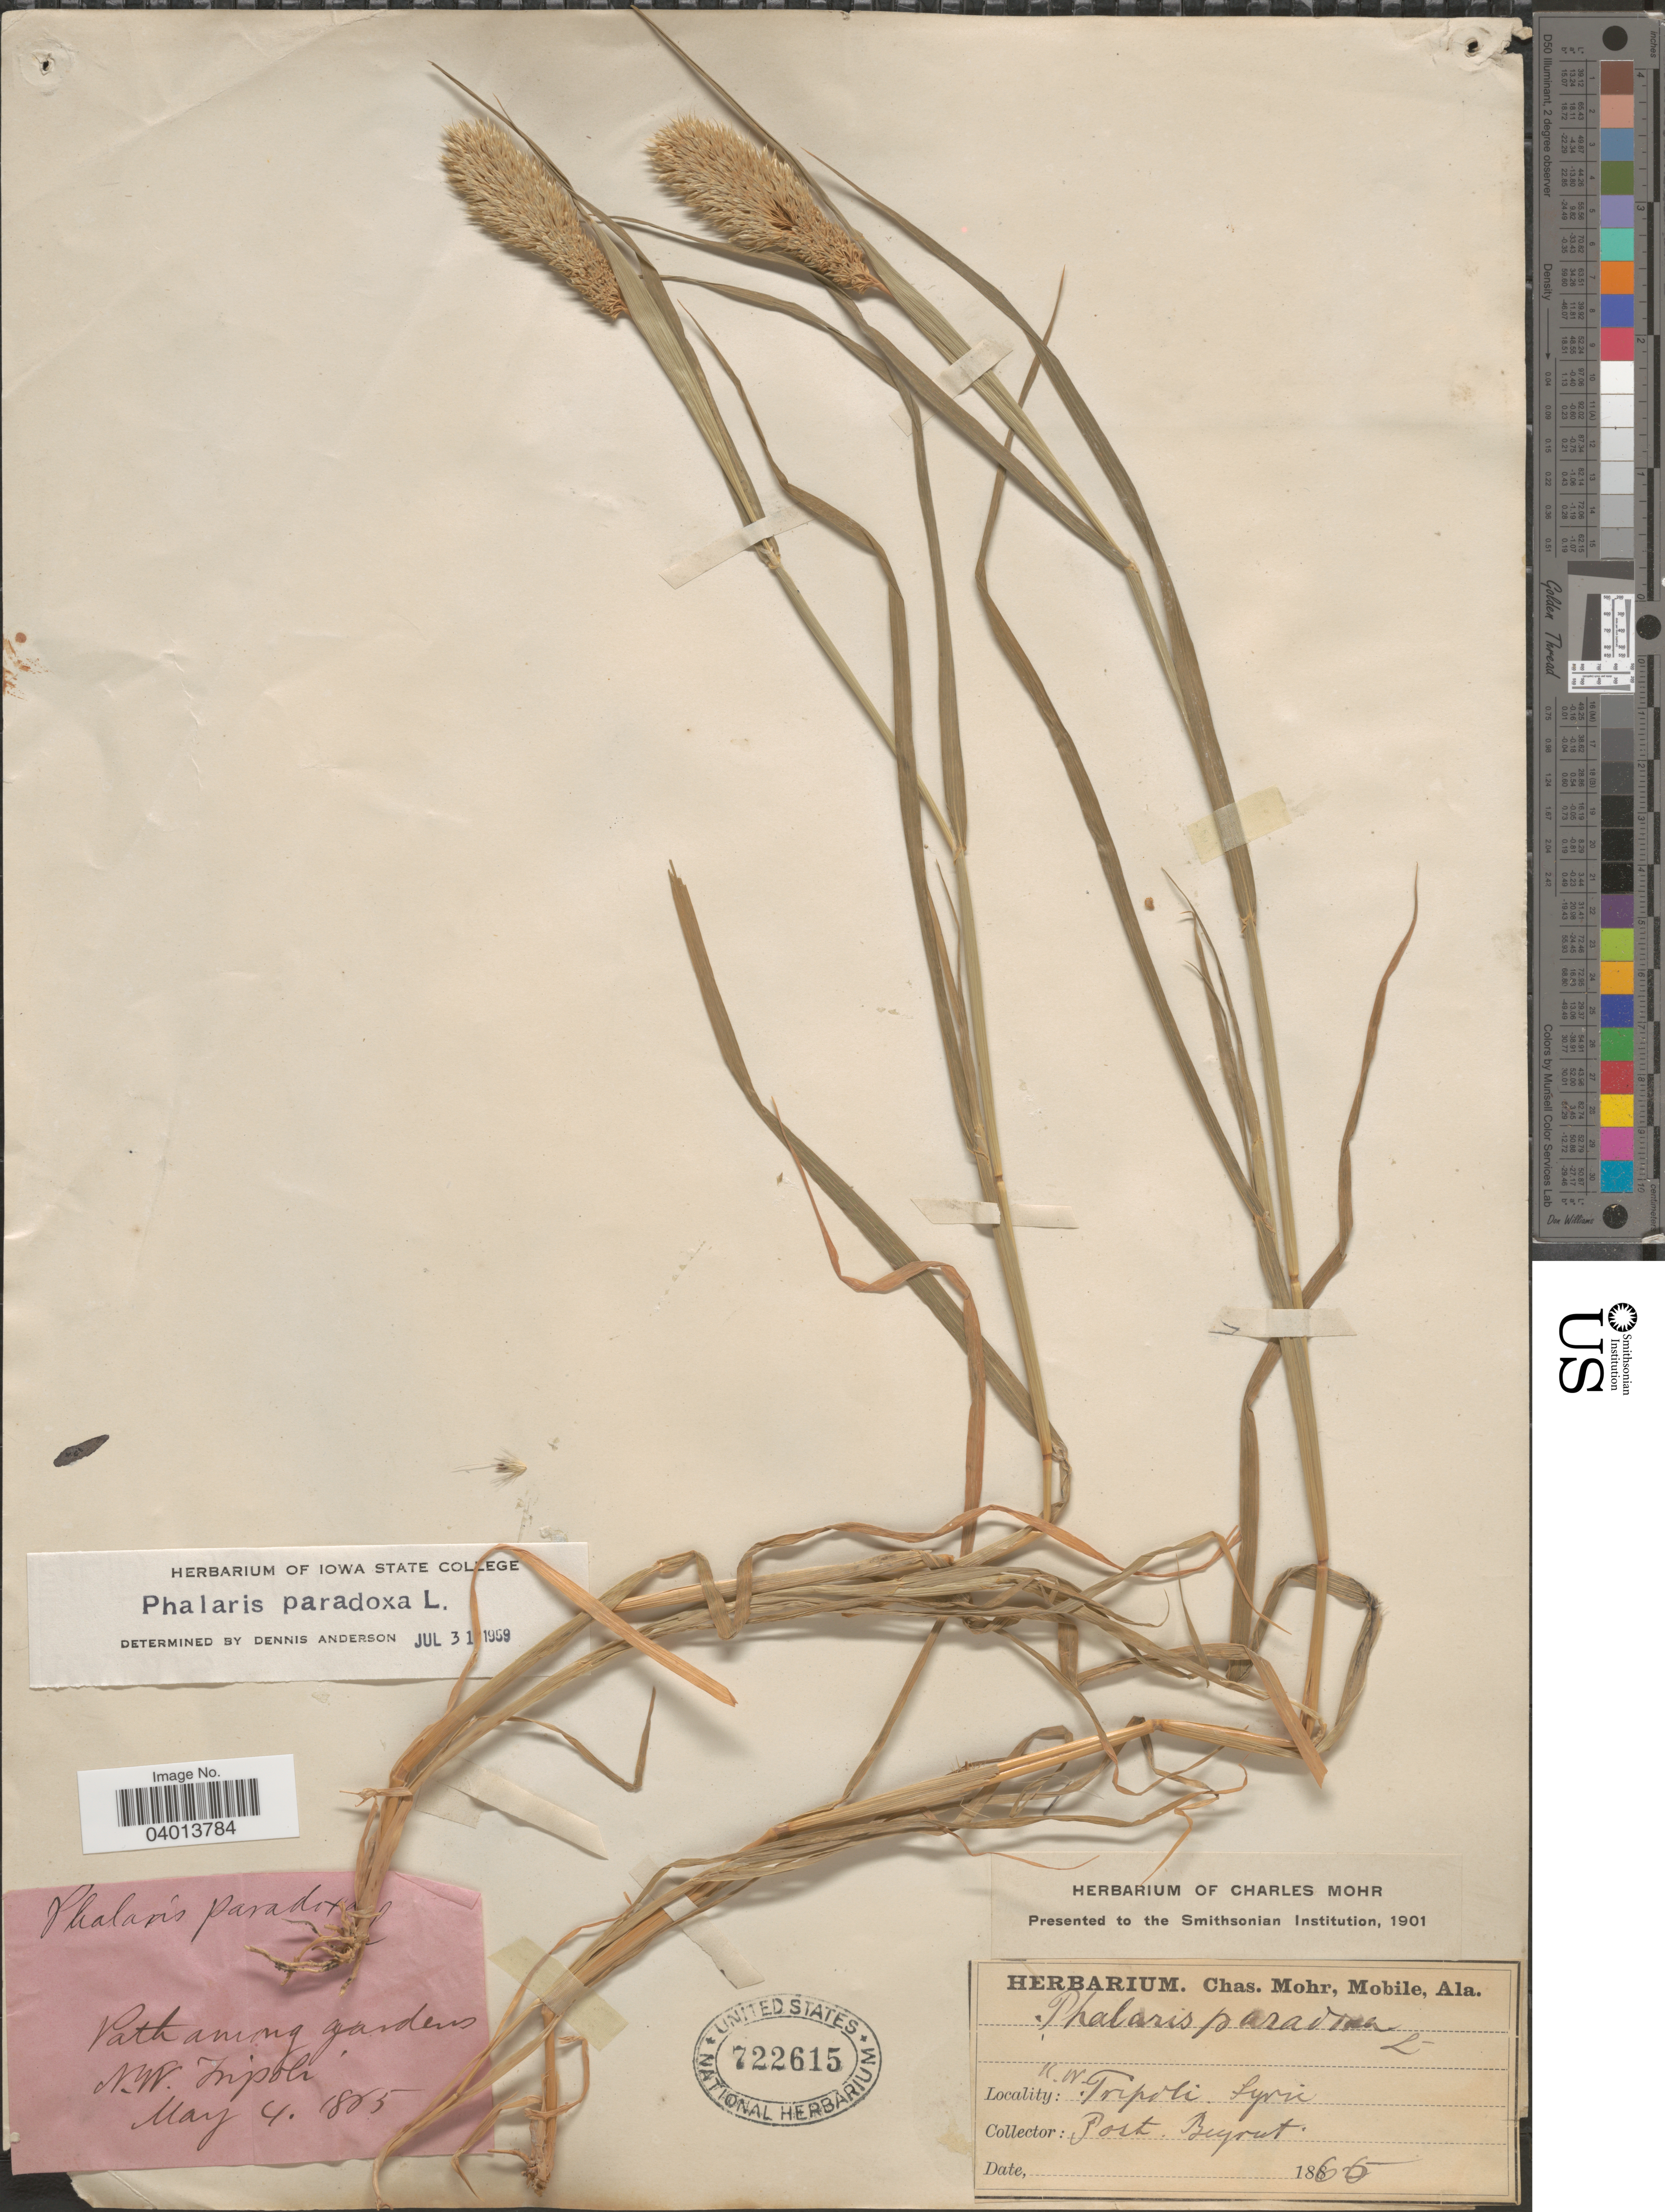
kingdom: Plantae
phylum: Tracheophyta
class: Liliopsida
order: Poales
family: Poaceae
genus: Phalaris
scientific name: Phalaris paradoxa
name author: L.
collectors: ex herb. C. Mohr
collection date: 1865-05-04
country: Syria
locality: Path among gardens N.W. Tripoli.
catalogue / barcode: US 722615